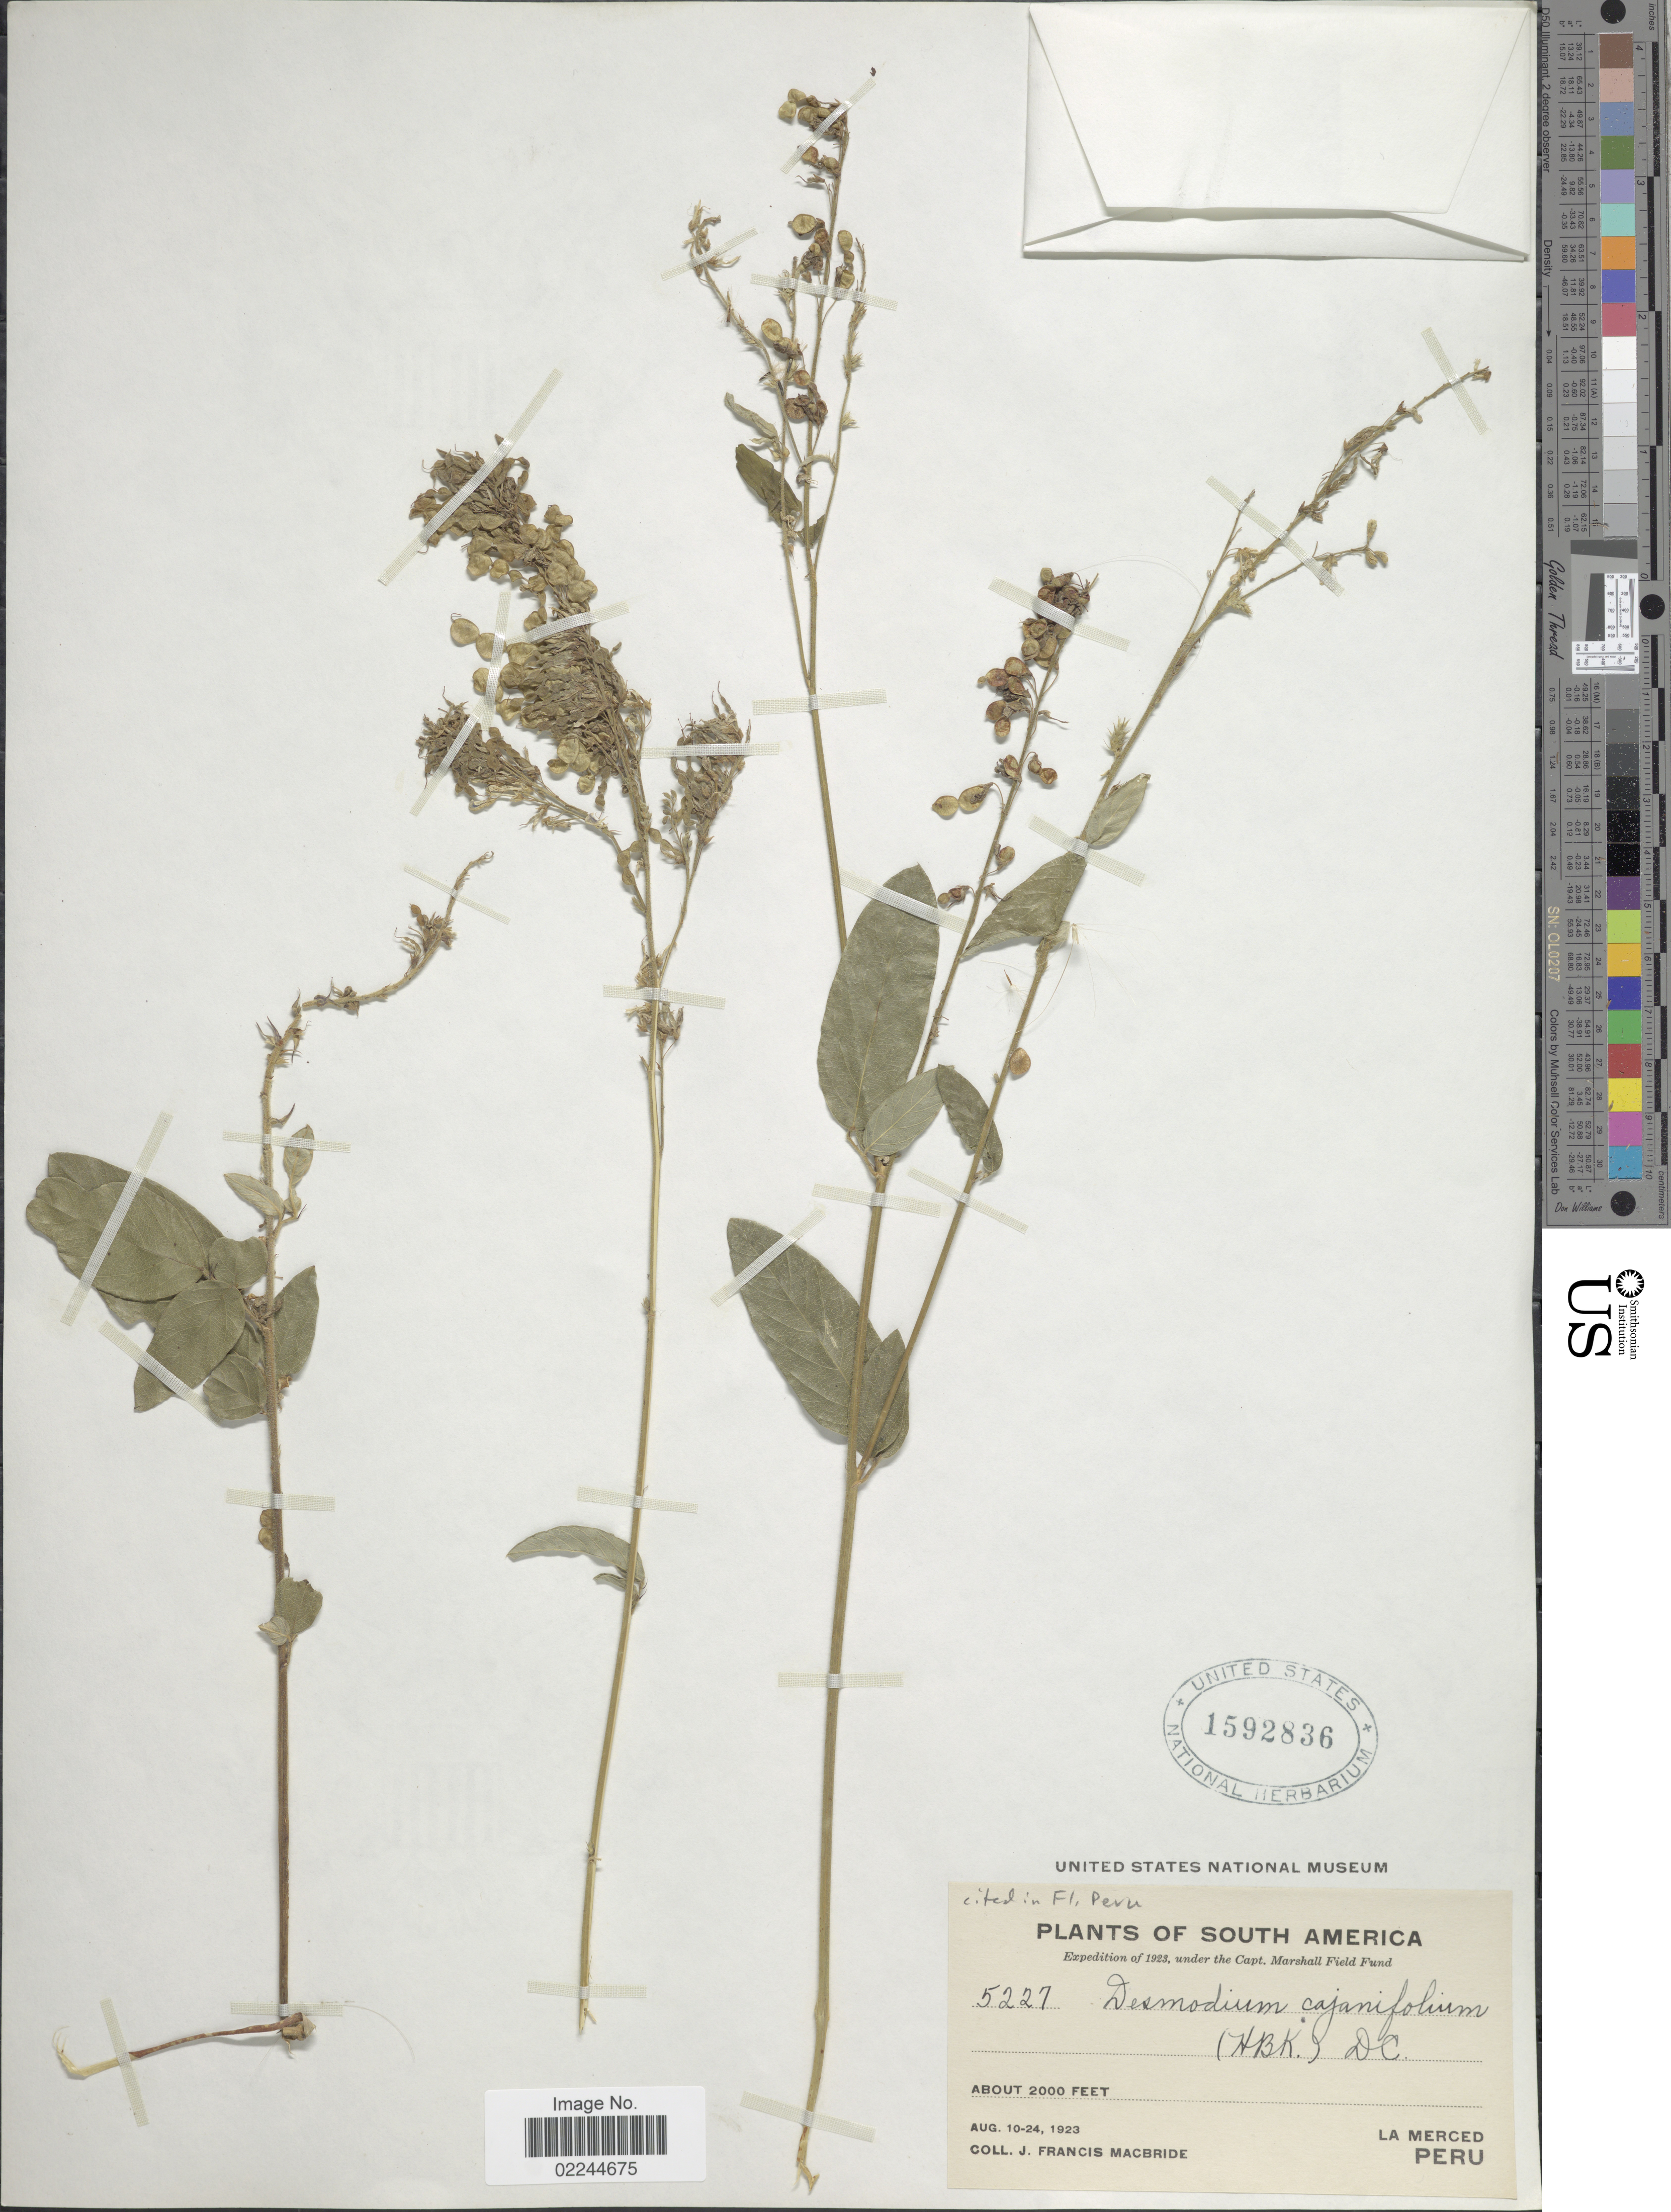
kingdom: Plantae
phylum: Tracheophyta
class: Magnoliopsida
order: Fabales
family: Fabaceae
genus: Desmodium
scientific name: Desmodium cajanifolium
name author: (Kunth) DC.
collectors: J. F. Macbride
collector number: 227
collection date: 1923-08-10/1923-08-24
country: Peru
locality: La Merced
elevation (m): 610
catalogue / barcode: US 1592836